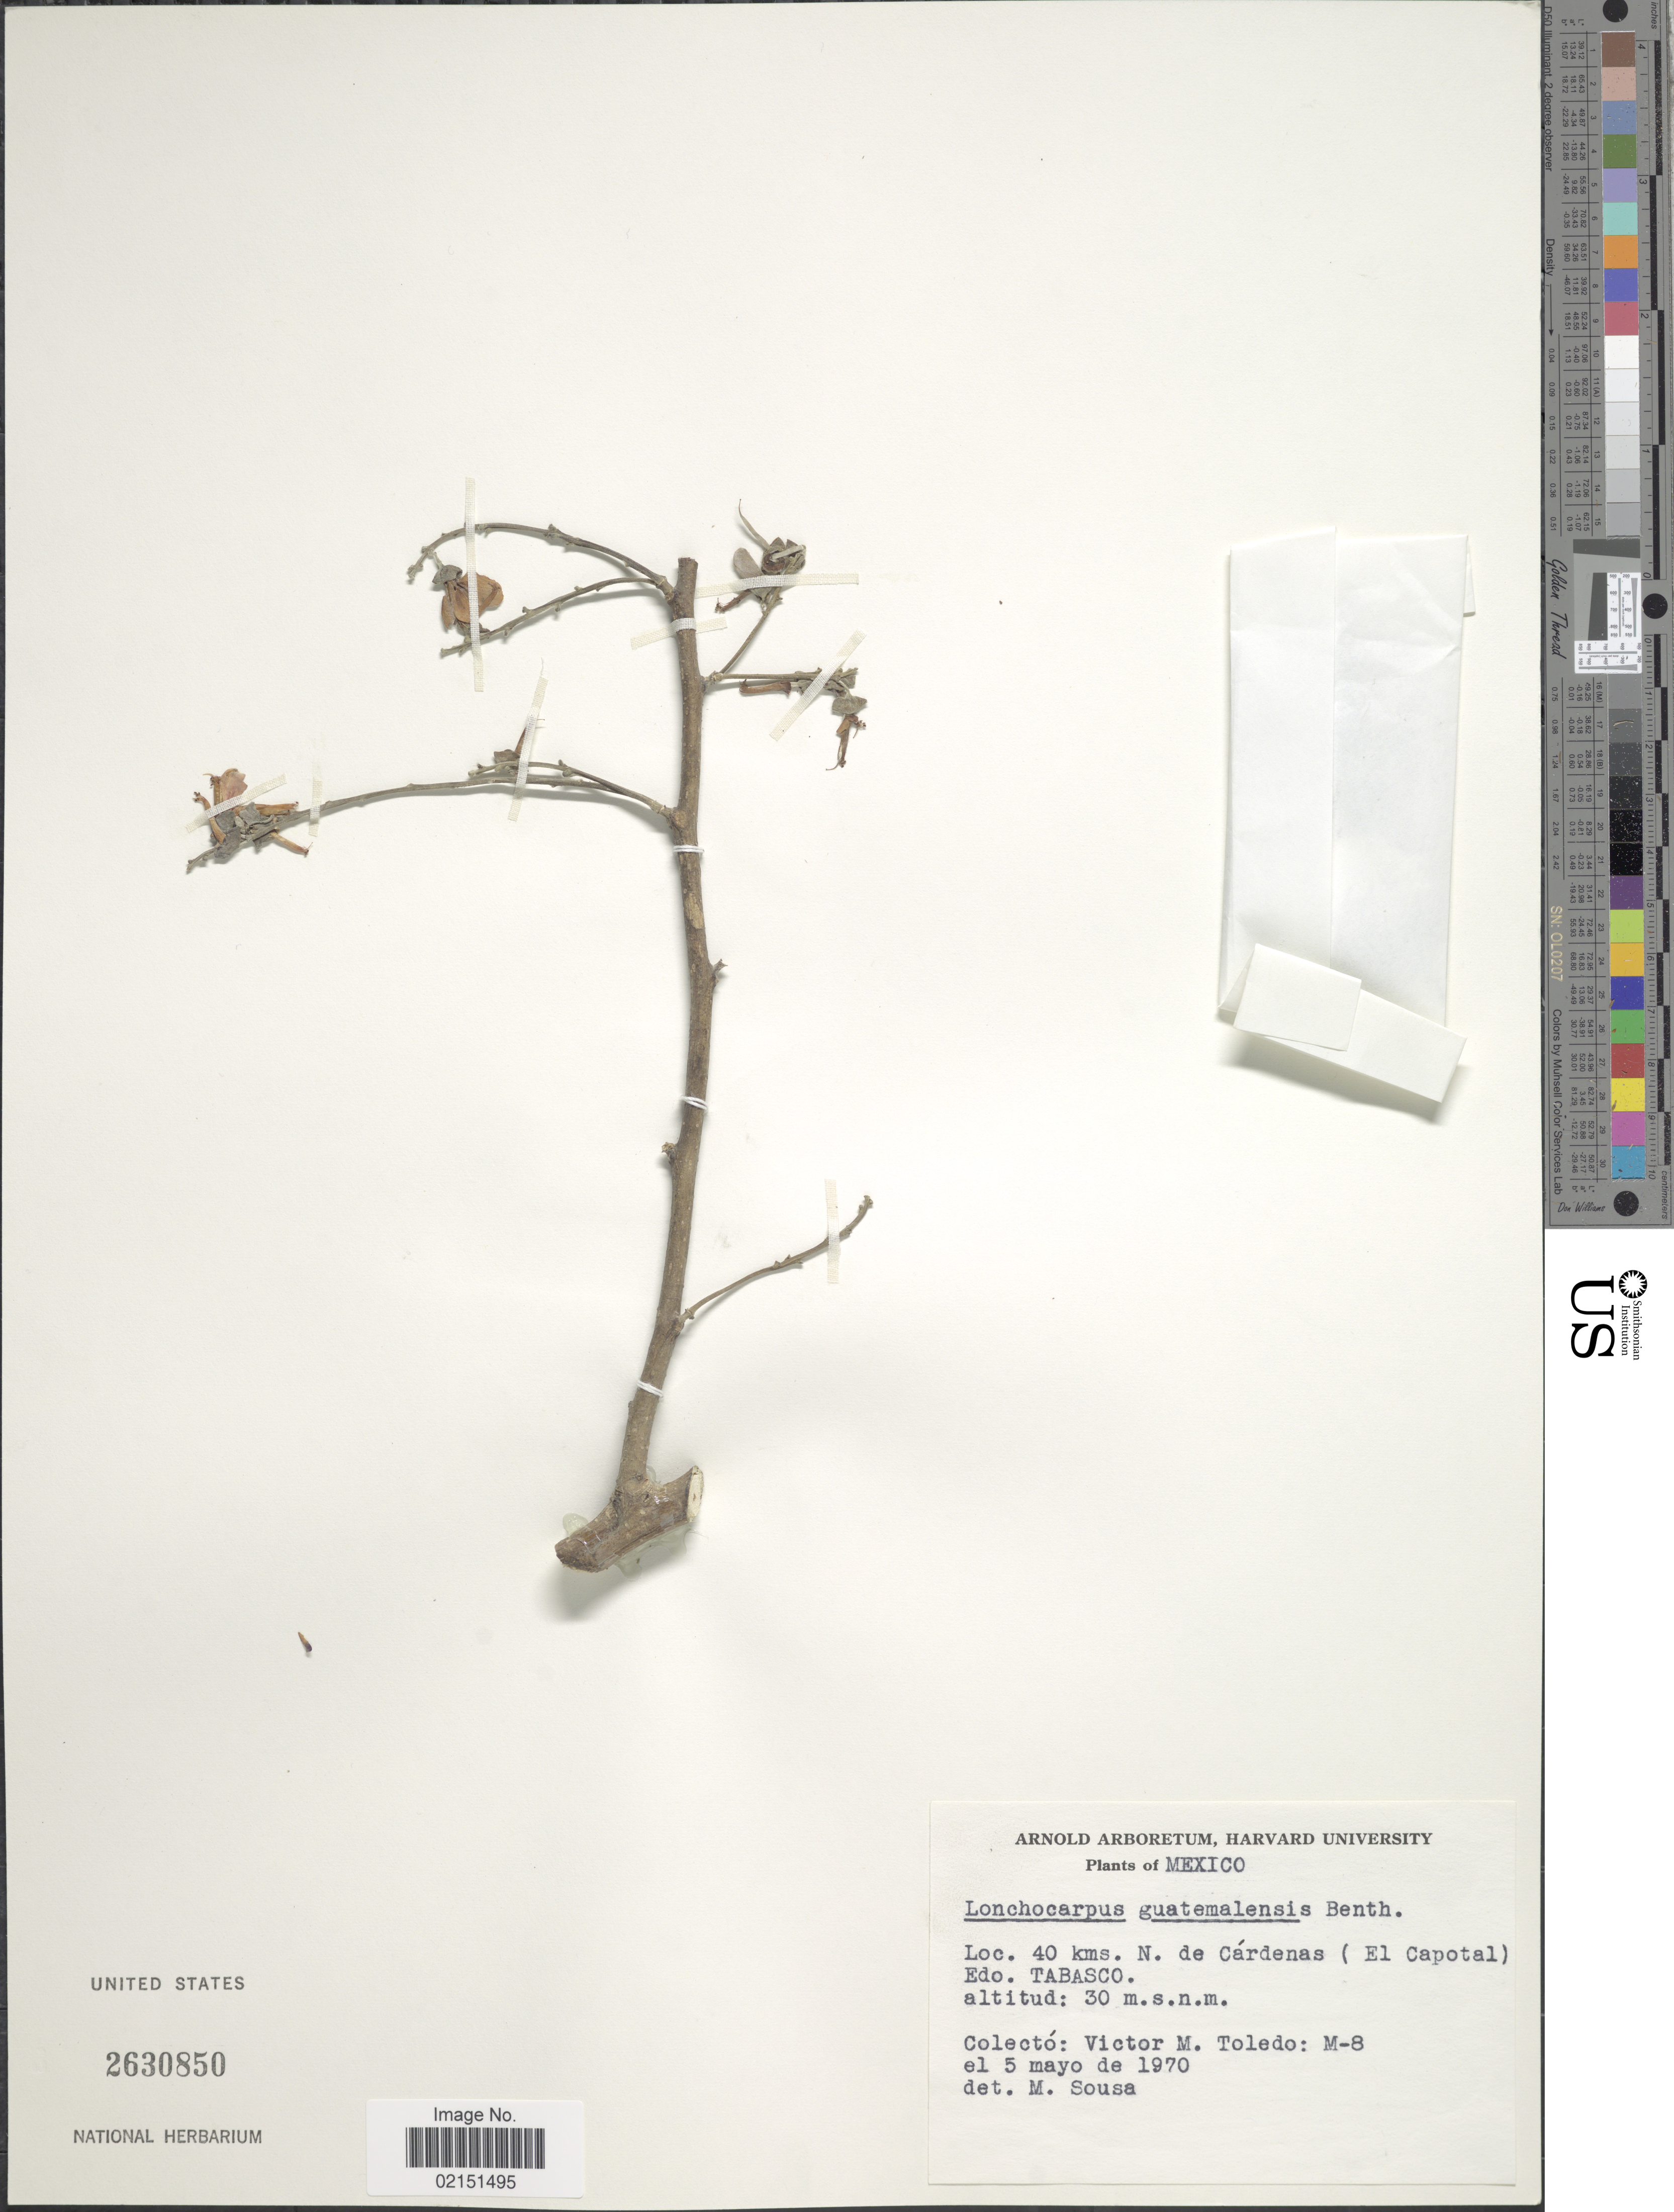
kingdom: Plantae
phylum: Tracheophyta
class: Magnoliopsida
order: Fabales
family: Fabaceae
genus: Lonchocarpus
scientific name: Lonchocarpus guatemalensis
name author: Benth.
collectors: V. M. Toledo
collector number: M-8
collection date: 1970-05-05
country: Mexico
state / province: Tabasco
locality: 40 kms. N. de Cardenas (El Capotal) Edo. Tabasco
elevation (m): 30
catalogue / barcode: US 2630850